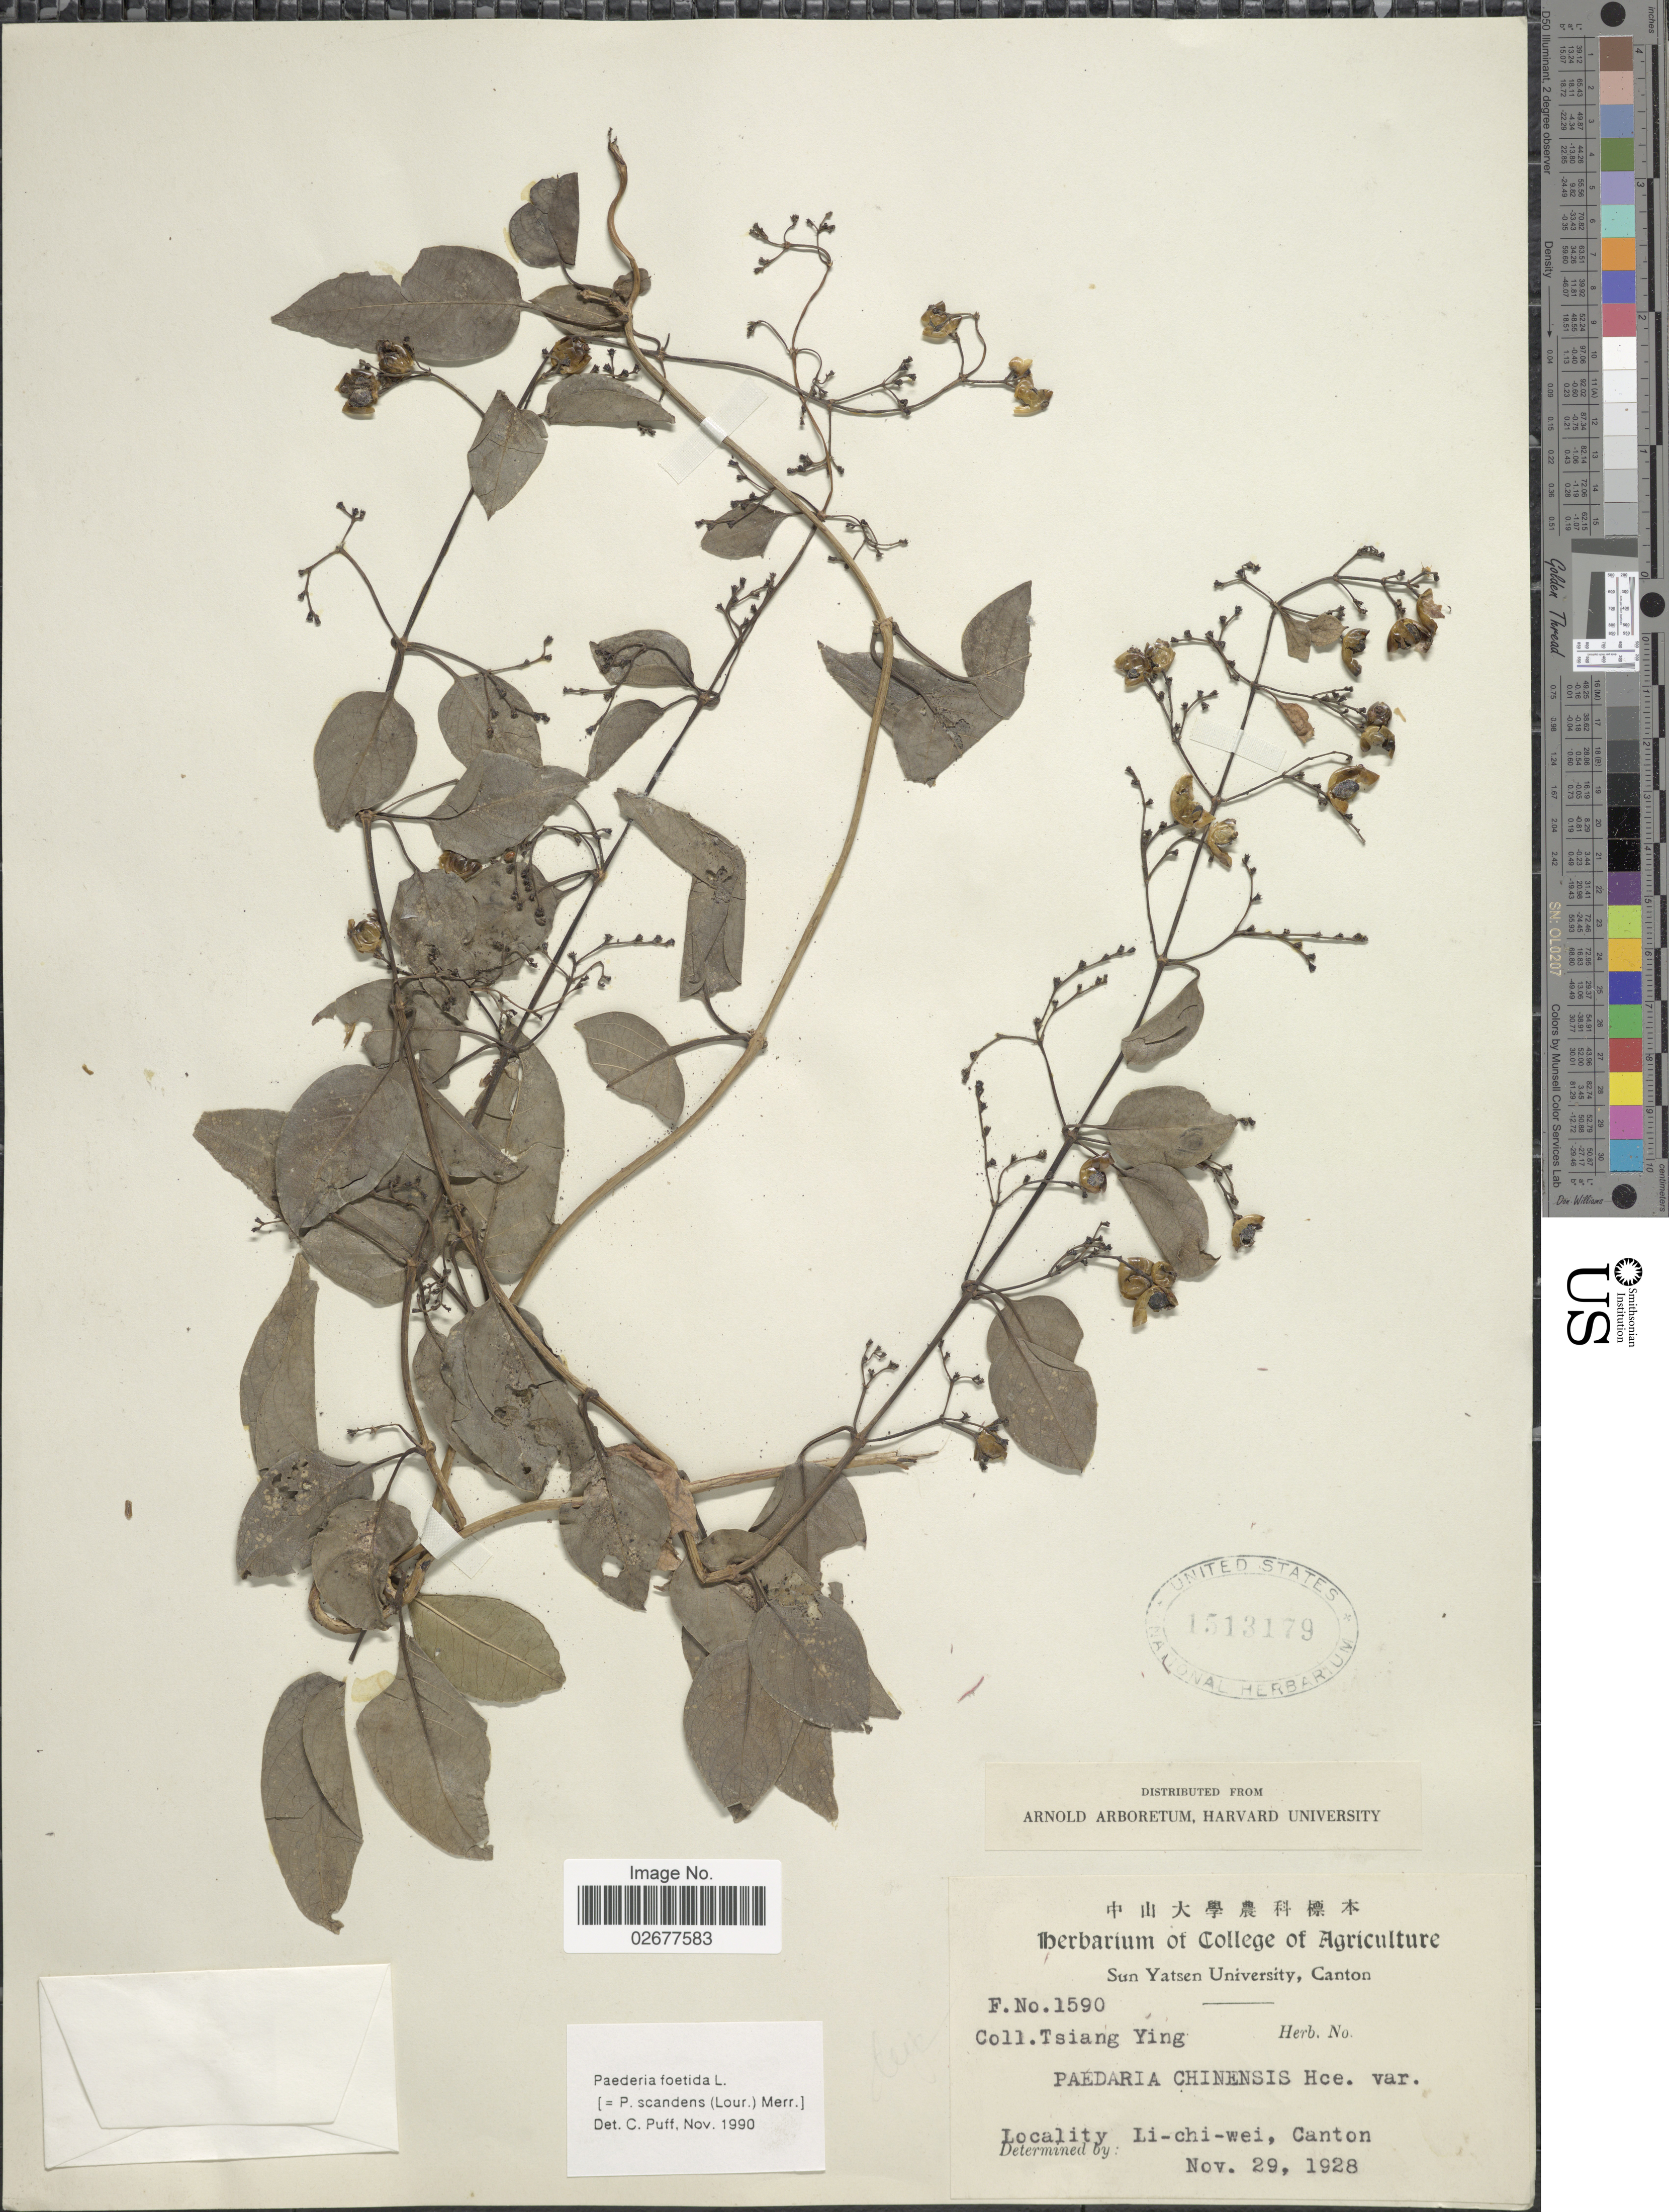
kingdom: Plantae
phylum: Tracheophyta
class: Magnoliopsida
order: Gentianales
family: Rubiaceae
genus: Paederia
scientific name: Paederia foetida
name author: Wall.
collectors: T. Ying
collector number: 1590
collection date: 1928-11-29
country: China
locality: Li-chi-wei, Canton.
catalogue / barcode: US 1513179